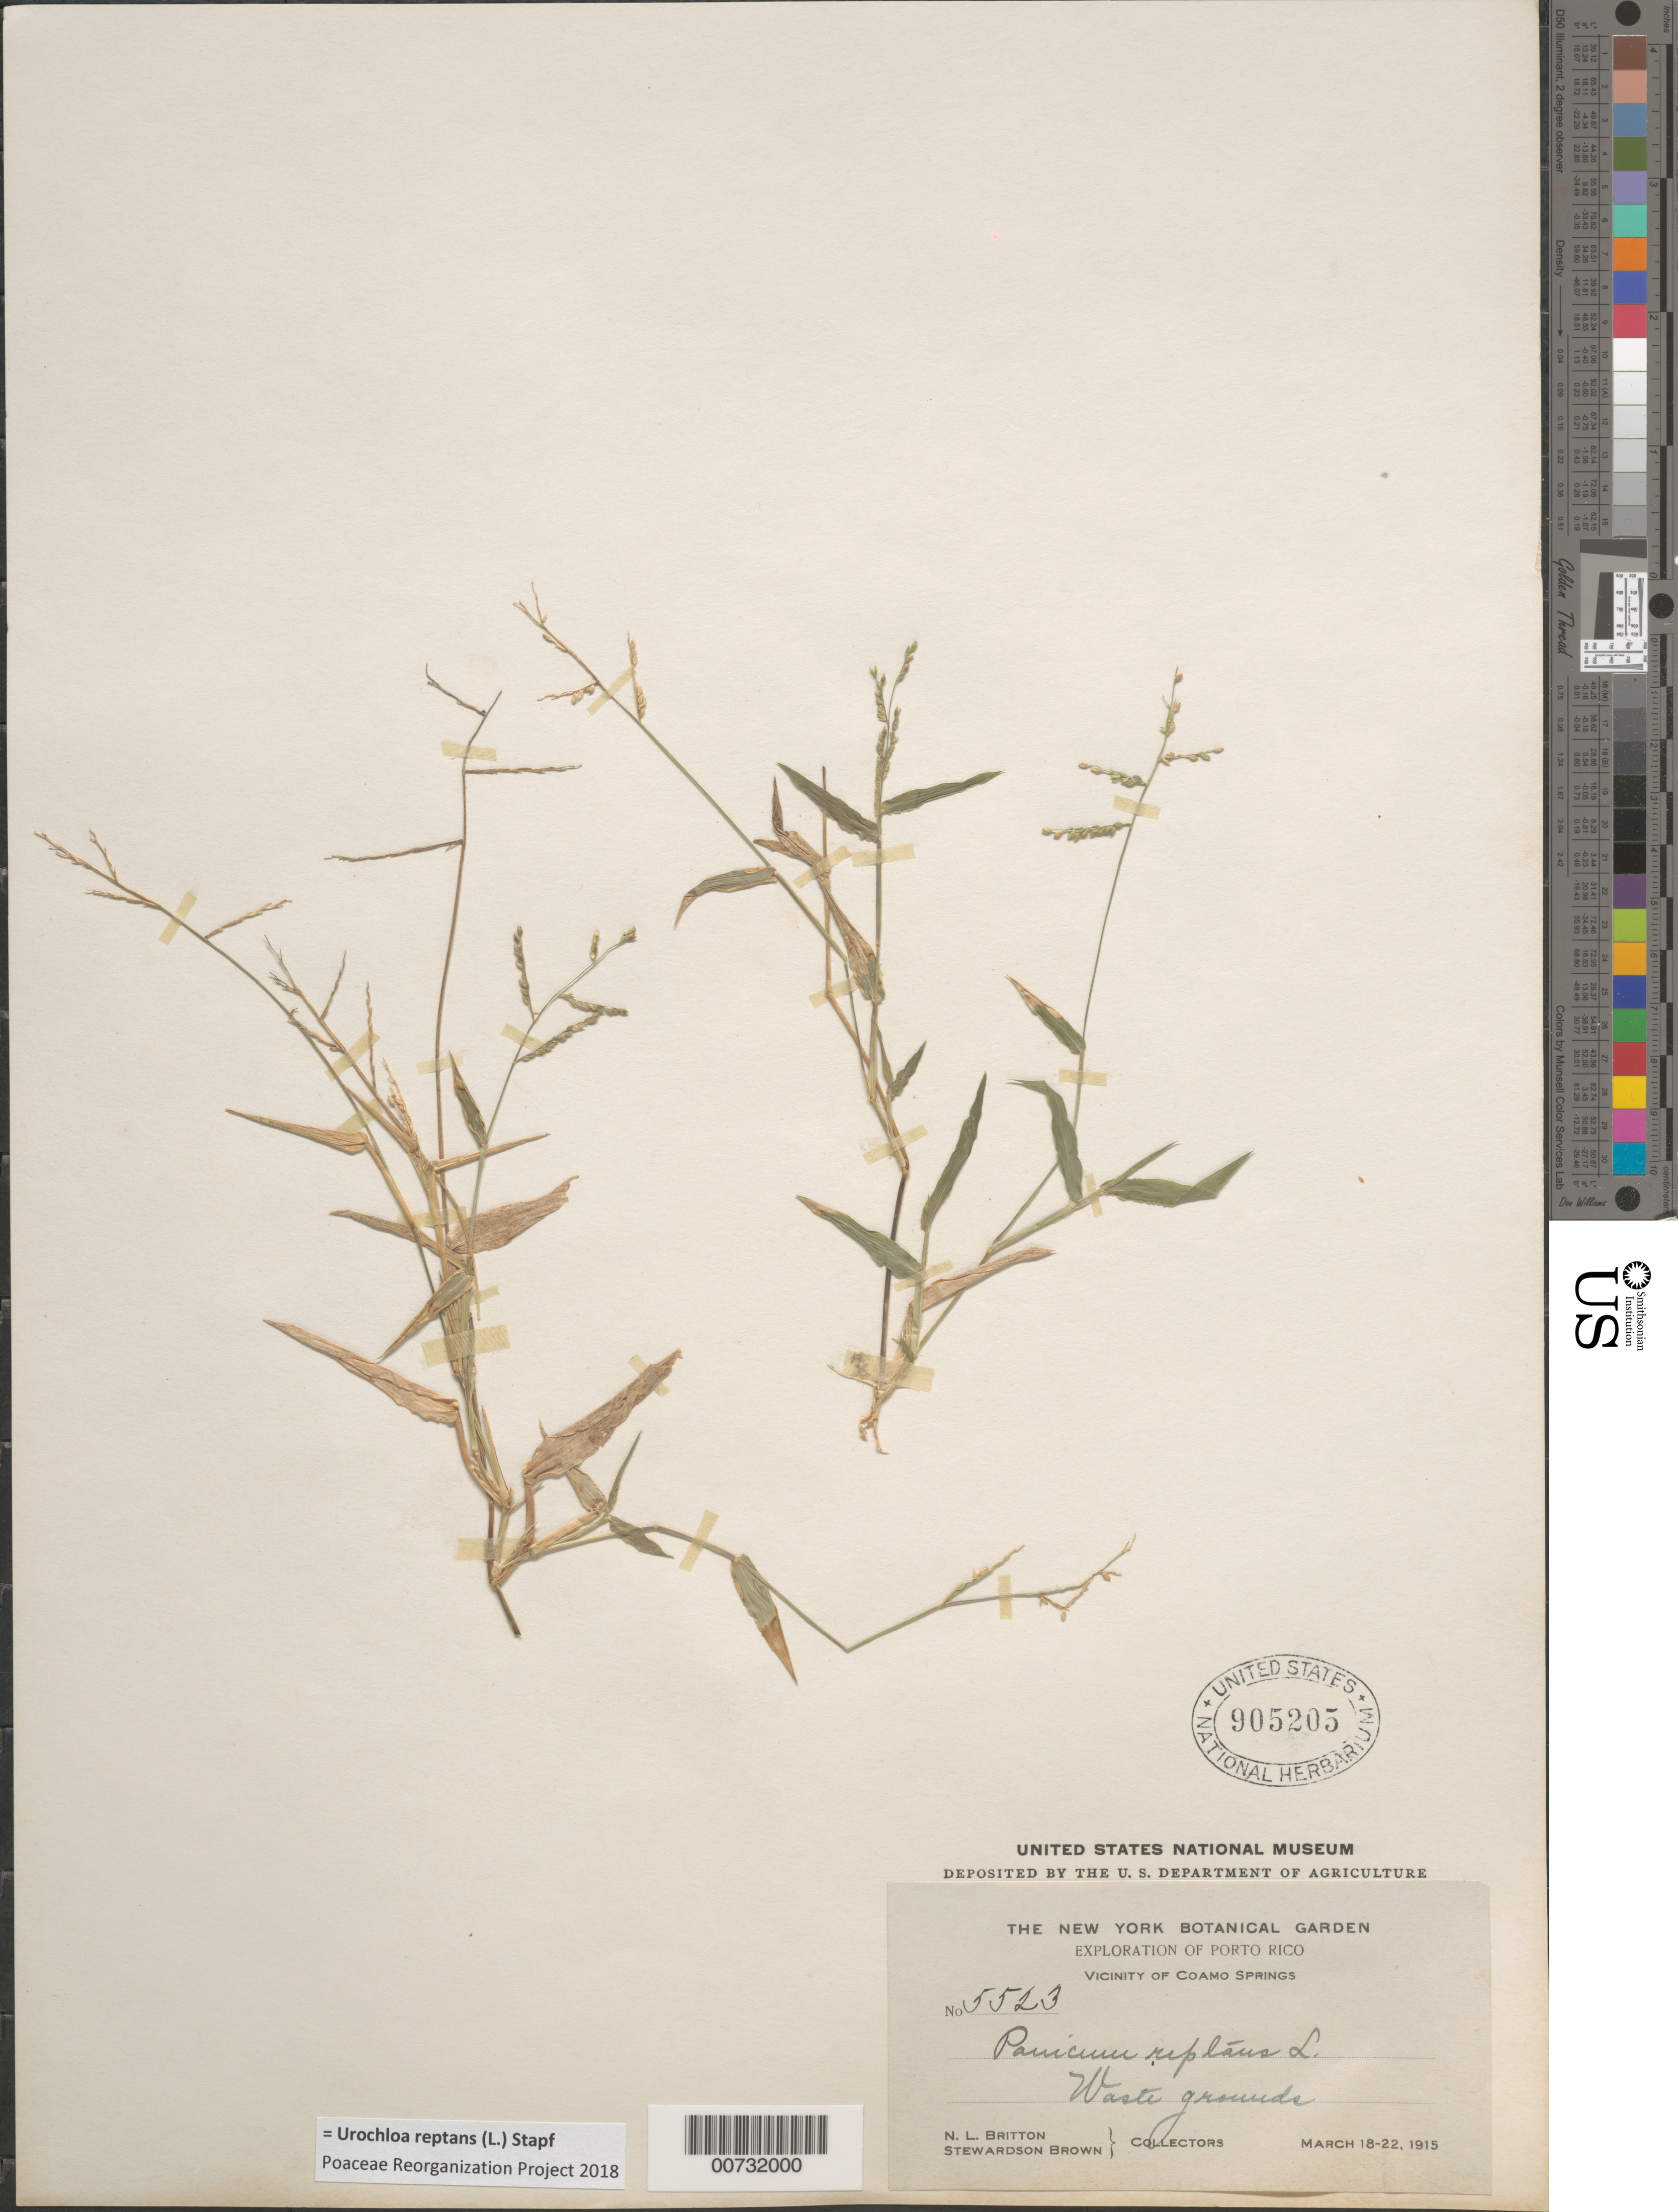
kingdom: Plantae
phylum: Tracheophyta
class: Liliopsida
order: Poales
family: Poaceae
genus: Urochloa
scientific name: Urochloa reptans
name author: (L.) Stapf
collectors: N. Britton & S. Brown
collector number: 5523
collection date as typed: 18 Mar 1915 to 22 Mar 1915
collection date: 1915-03-18/1915-03-22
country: Puerto Rico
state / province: Coamo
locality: Coamo Springs, vic of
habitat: Waste grounds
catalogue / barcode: US 905205